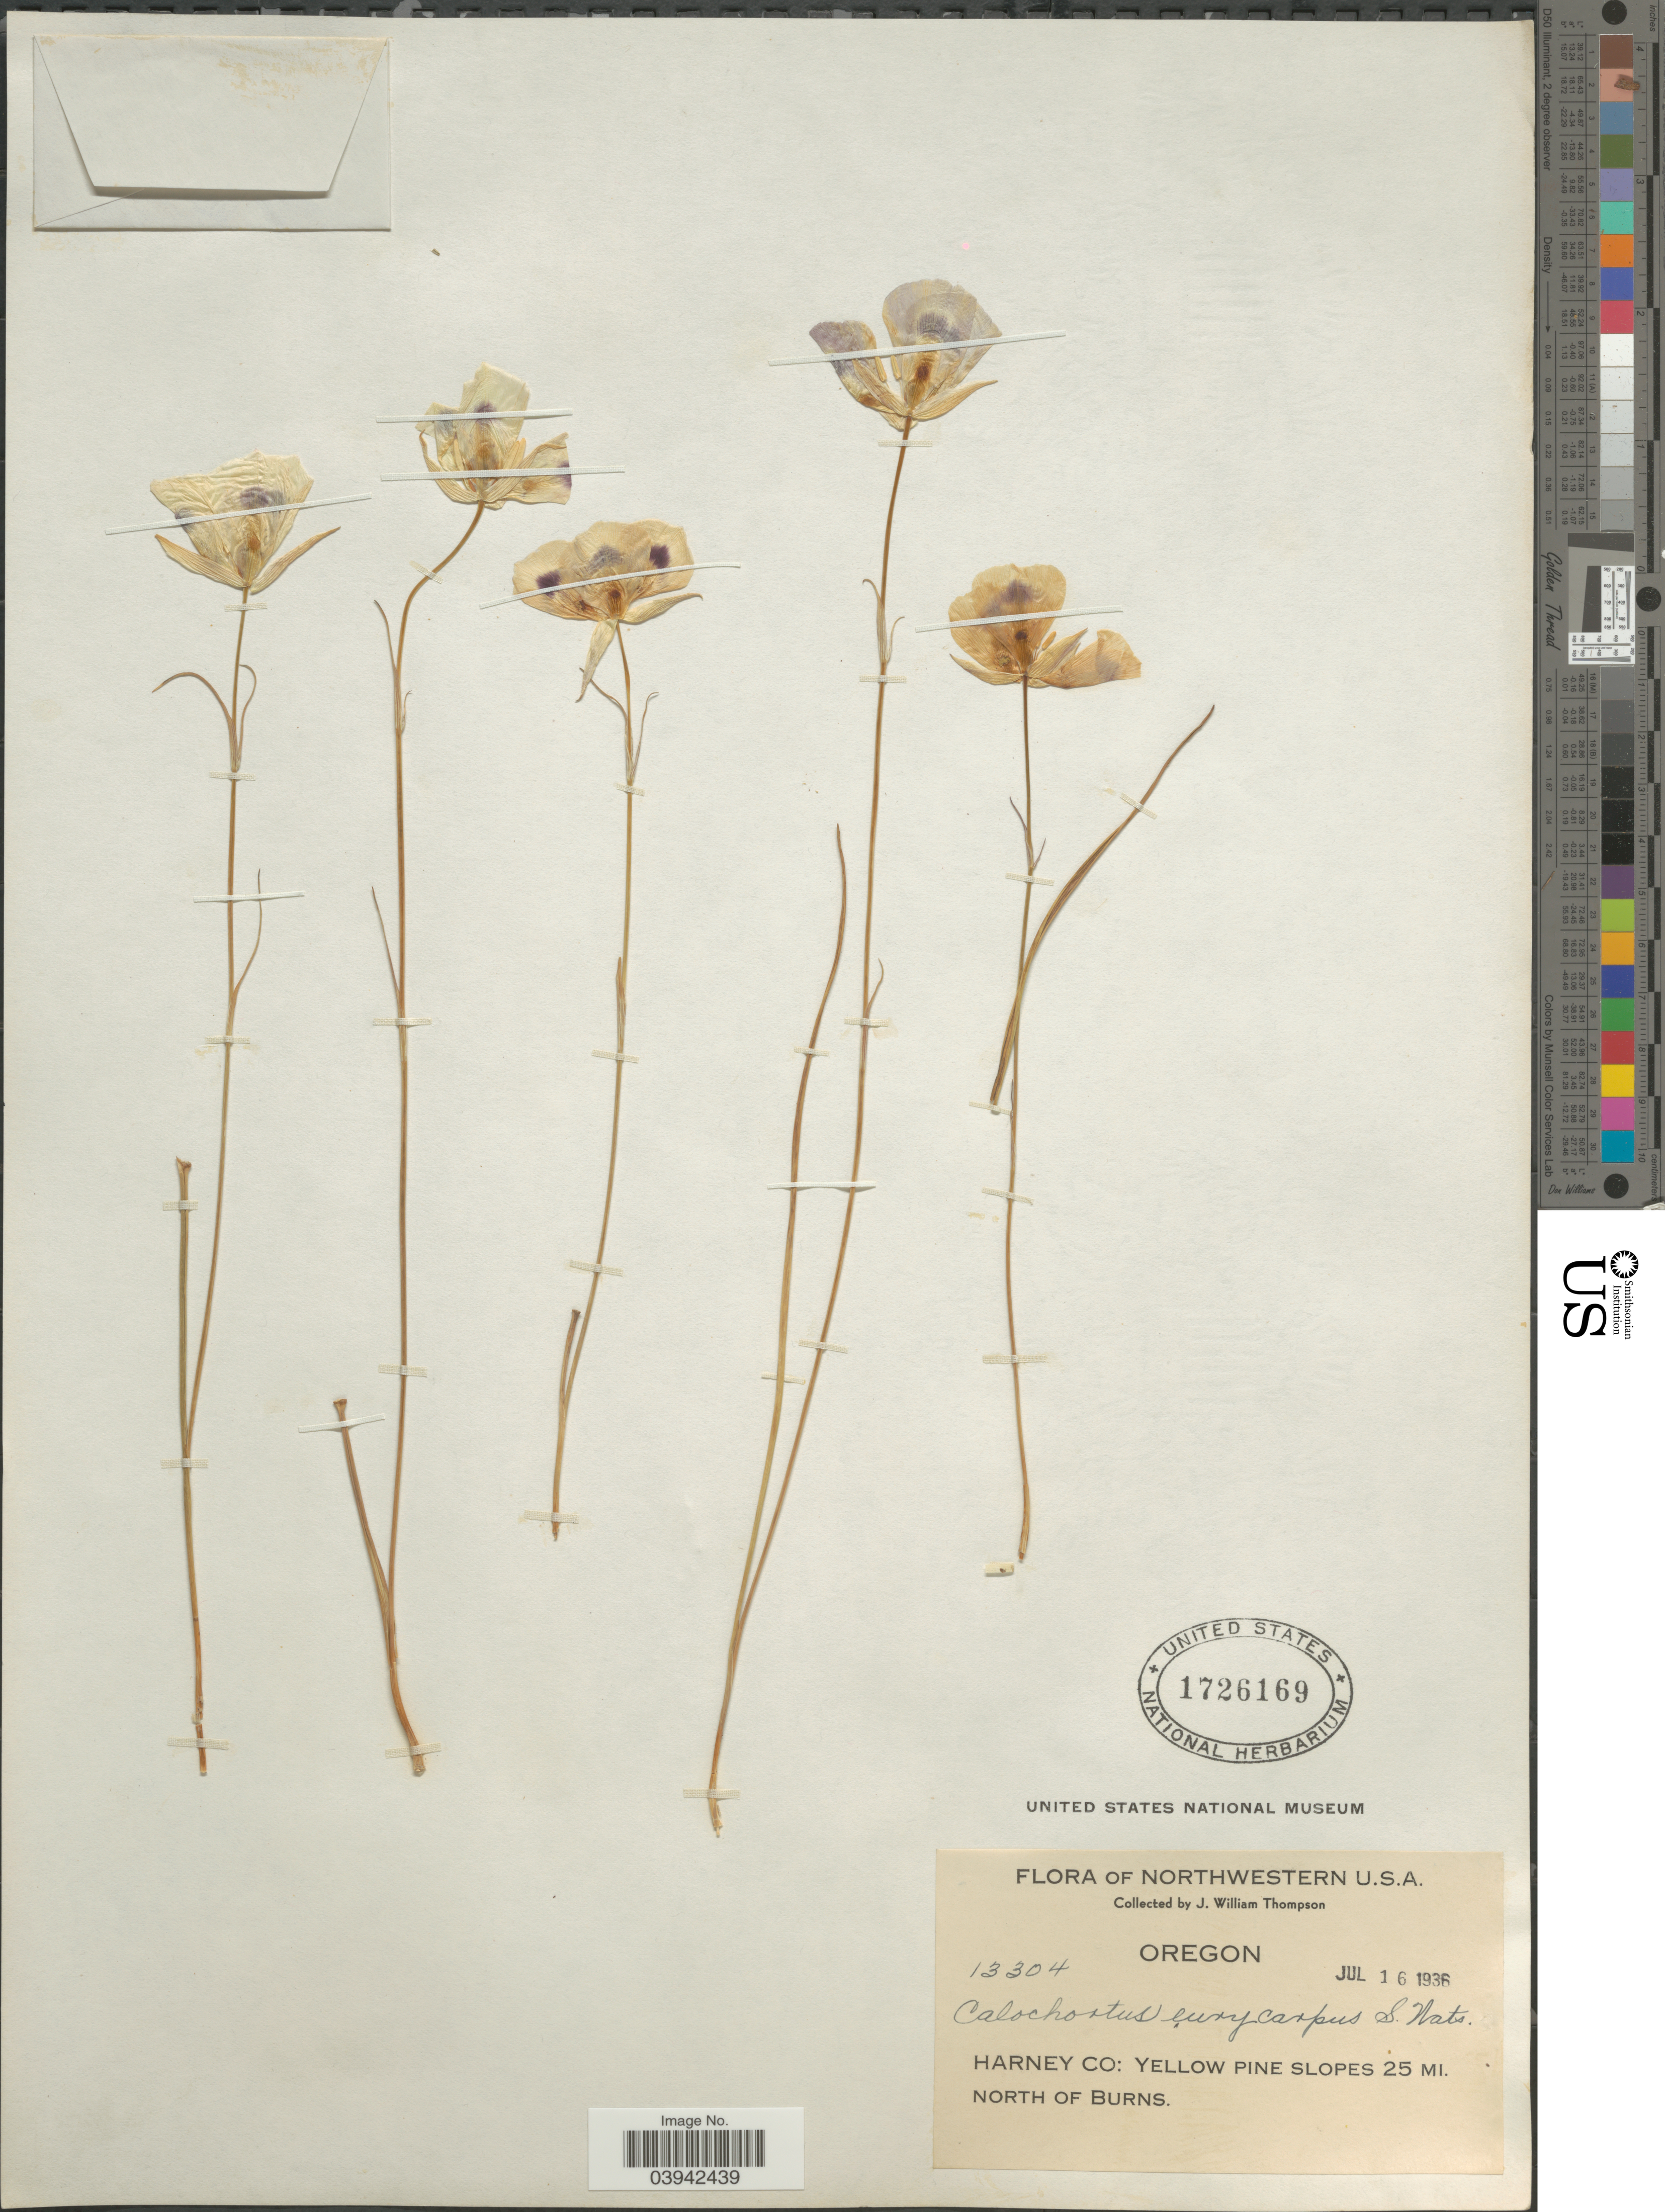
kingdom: Plantae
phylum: Tracheophyta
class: Liliopsida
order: Liliales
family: Liliaceae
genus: Calochortus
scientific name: Calochortus eurycarpus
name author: S. Watson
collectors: J. W. Thompson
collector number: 13304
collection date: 1936-07-16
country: United States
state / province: Oregon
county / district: Harney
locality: Northwestern U.S.A. Harney Co: Yellow pine slopes 25 mi. north of Burns.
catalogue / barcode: US 1726169